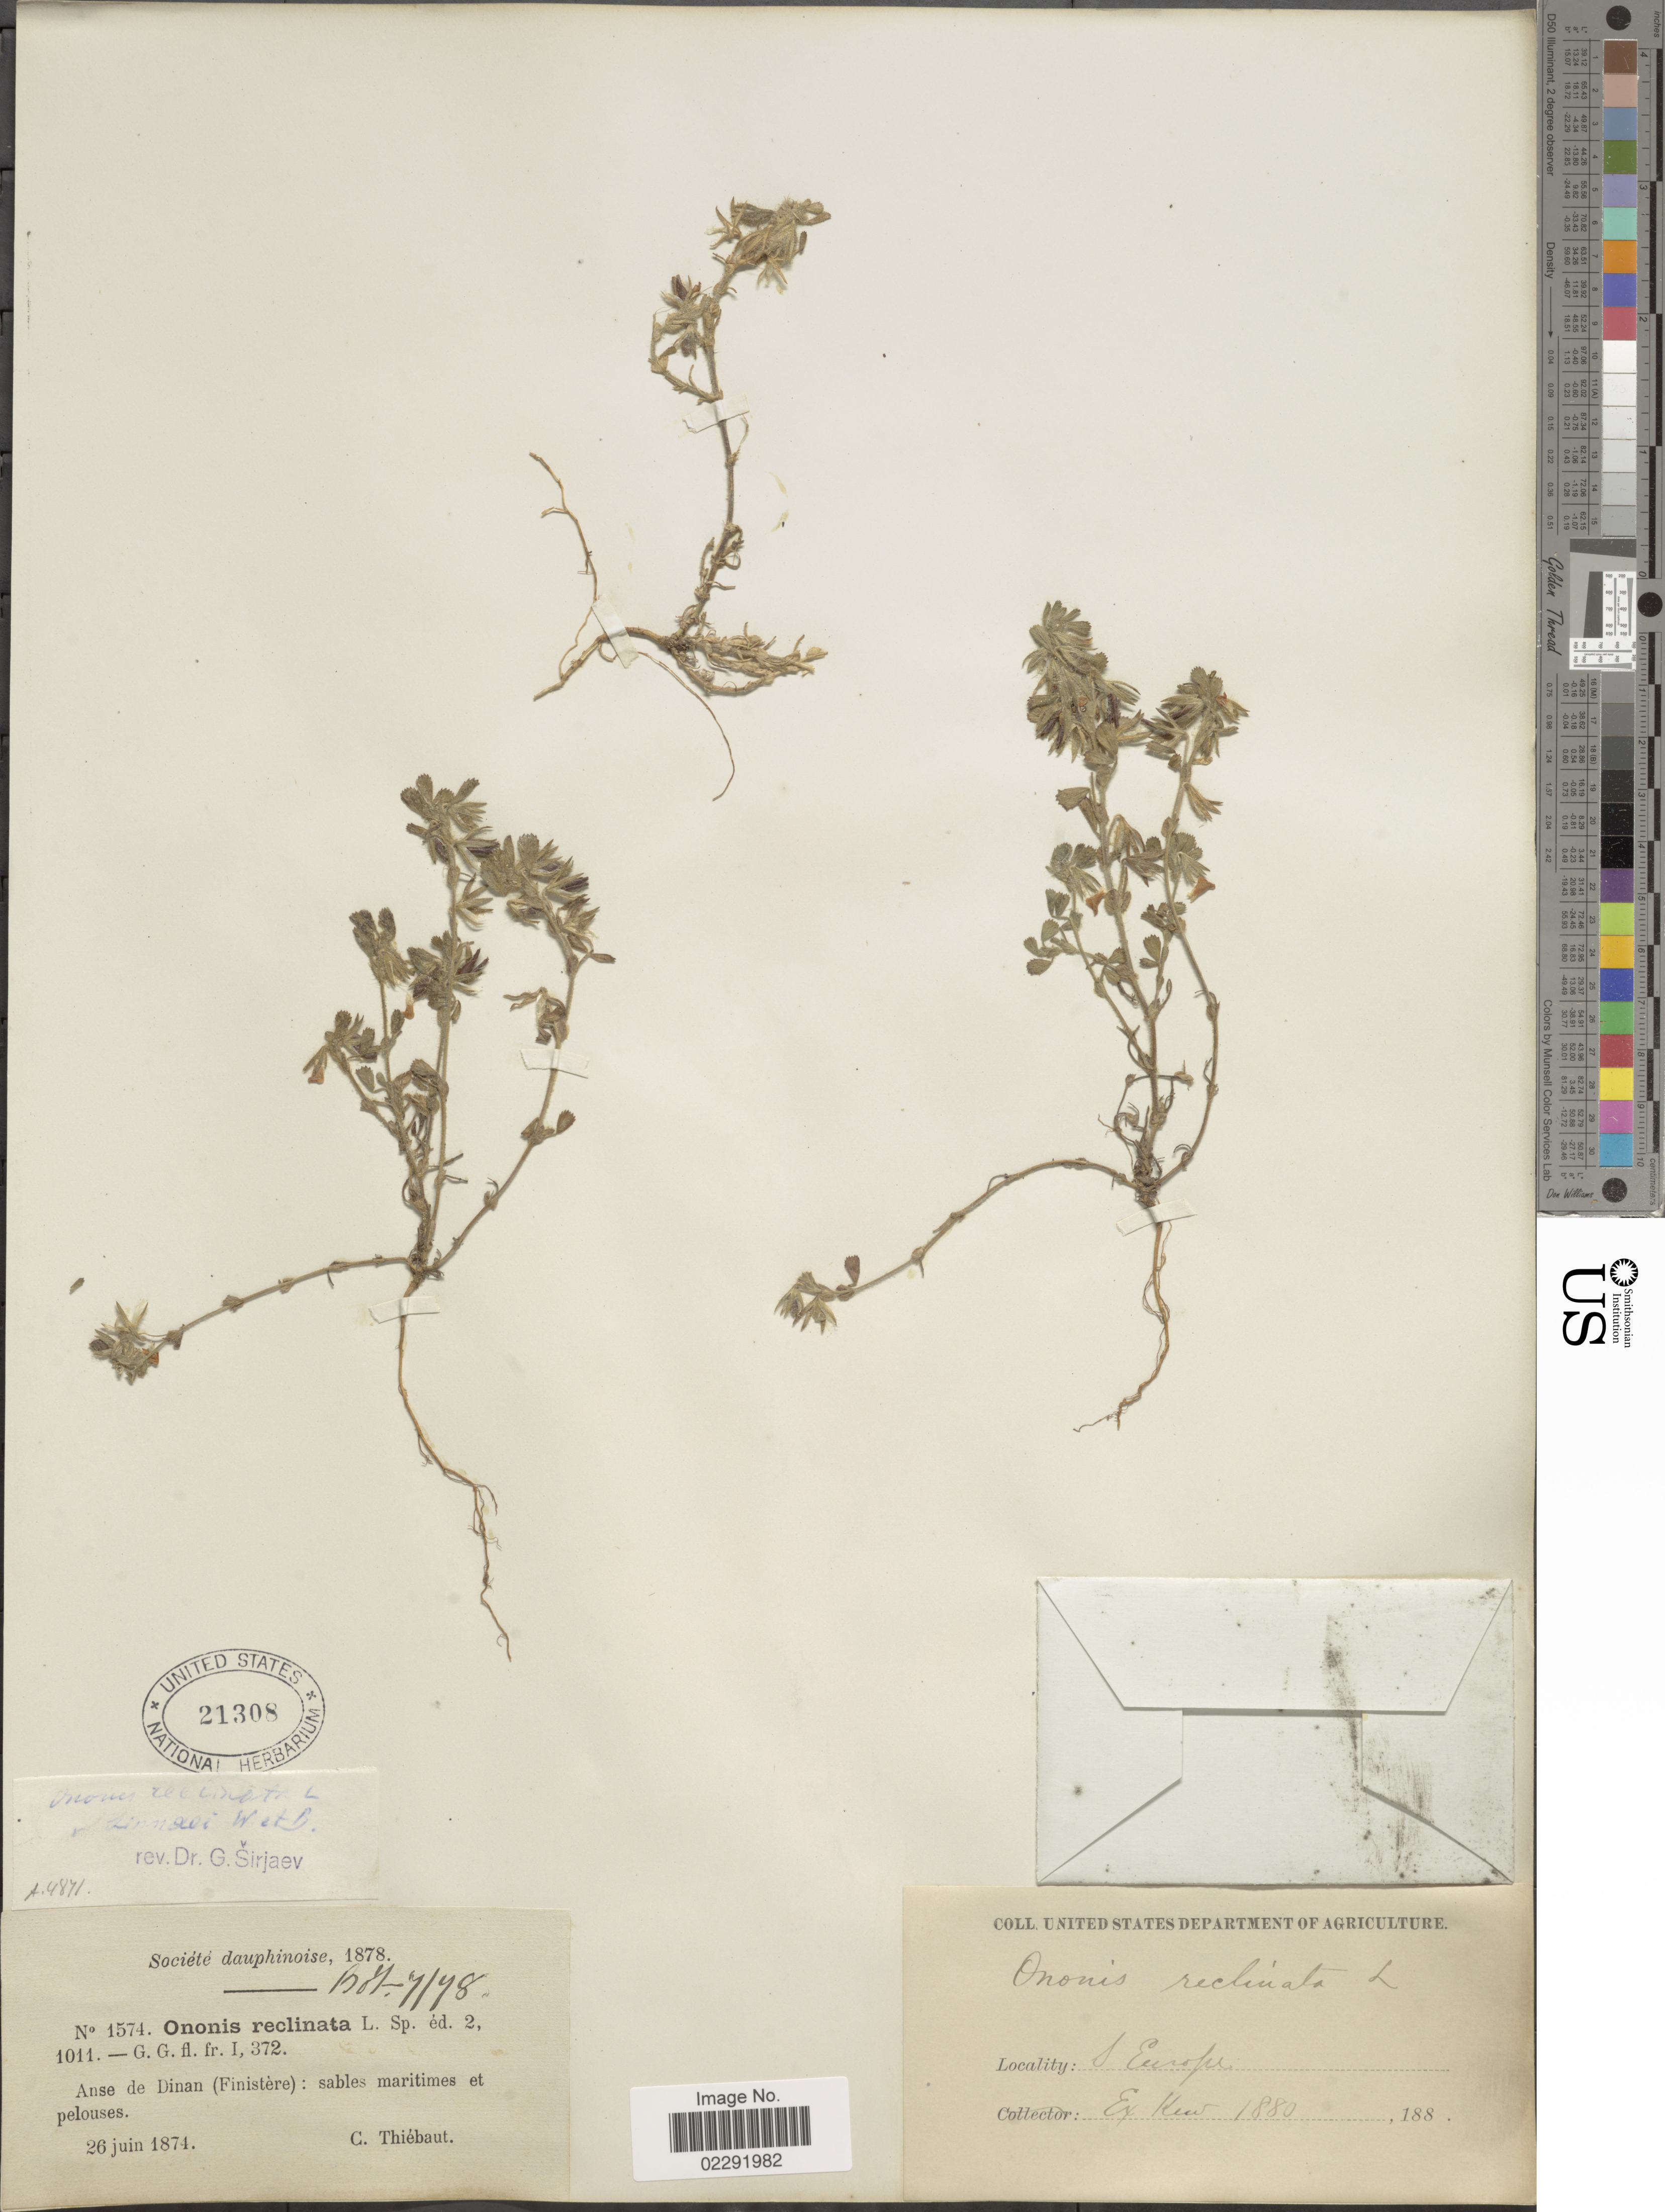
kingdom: Plantae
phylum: Tracheophyta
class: Magnoliopsida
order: Fabales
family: Fabaceae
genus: Ononis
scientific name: Ononis reclinata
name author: L.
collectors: C. Thiebaut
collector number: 1574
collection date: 1874-06-26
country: France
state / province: Bretagne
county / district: Finistère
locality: Societe dauphinoise, Anse de Dinan (Finistere): sables maritimes et pelouses, S. Europe.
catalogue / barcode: US 21308